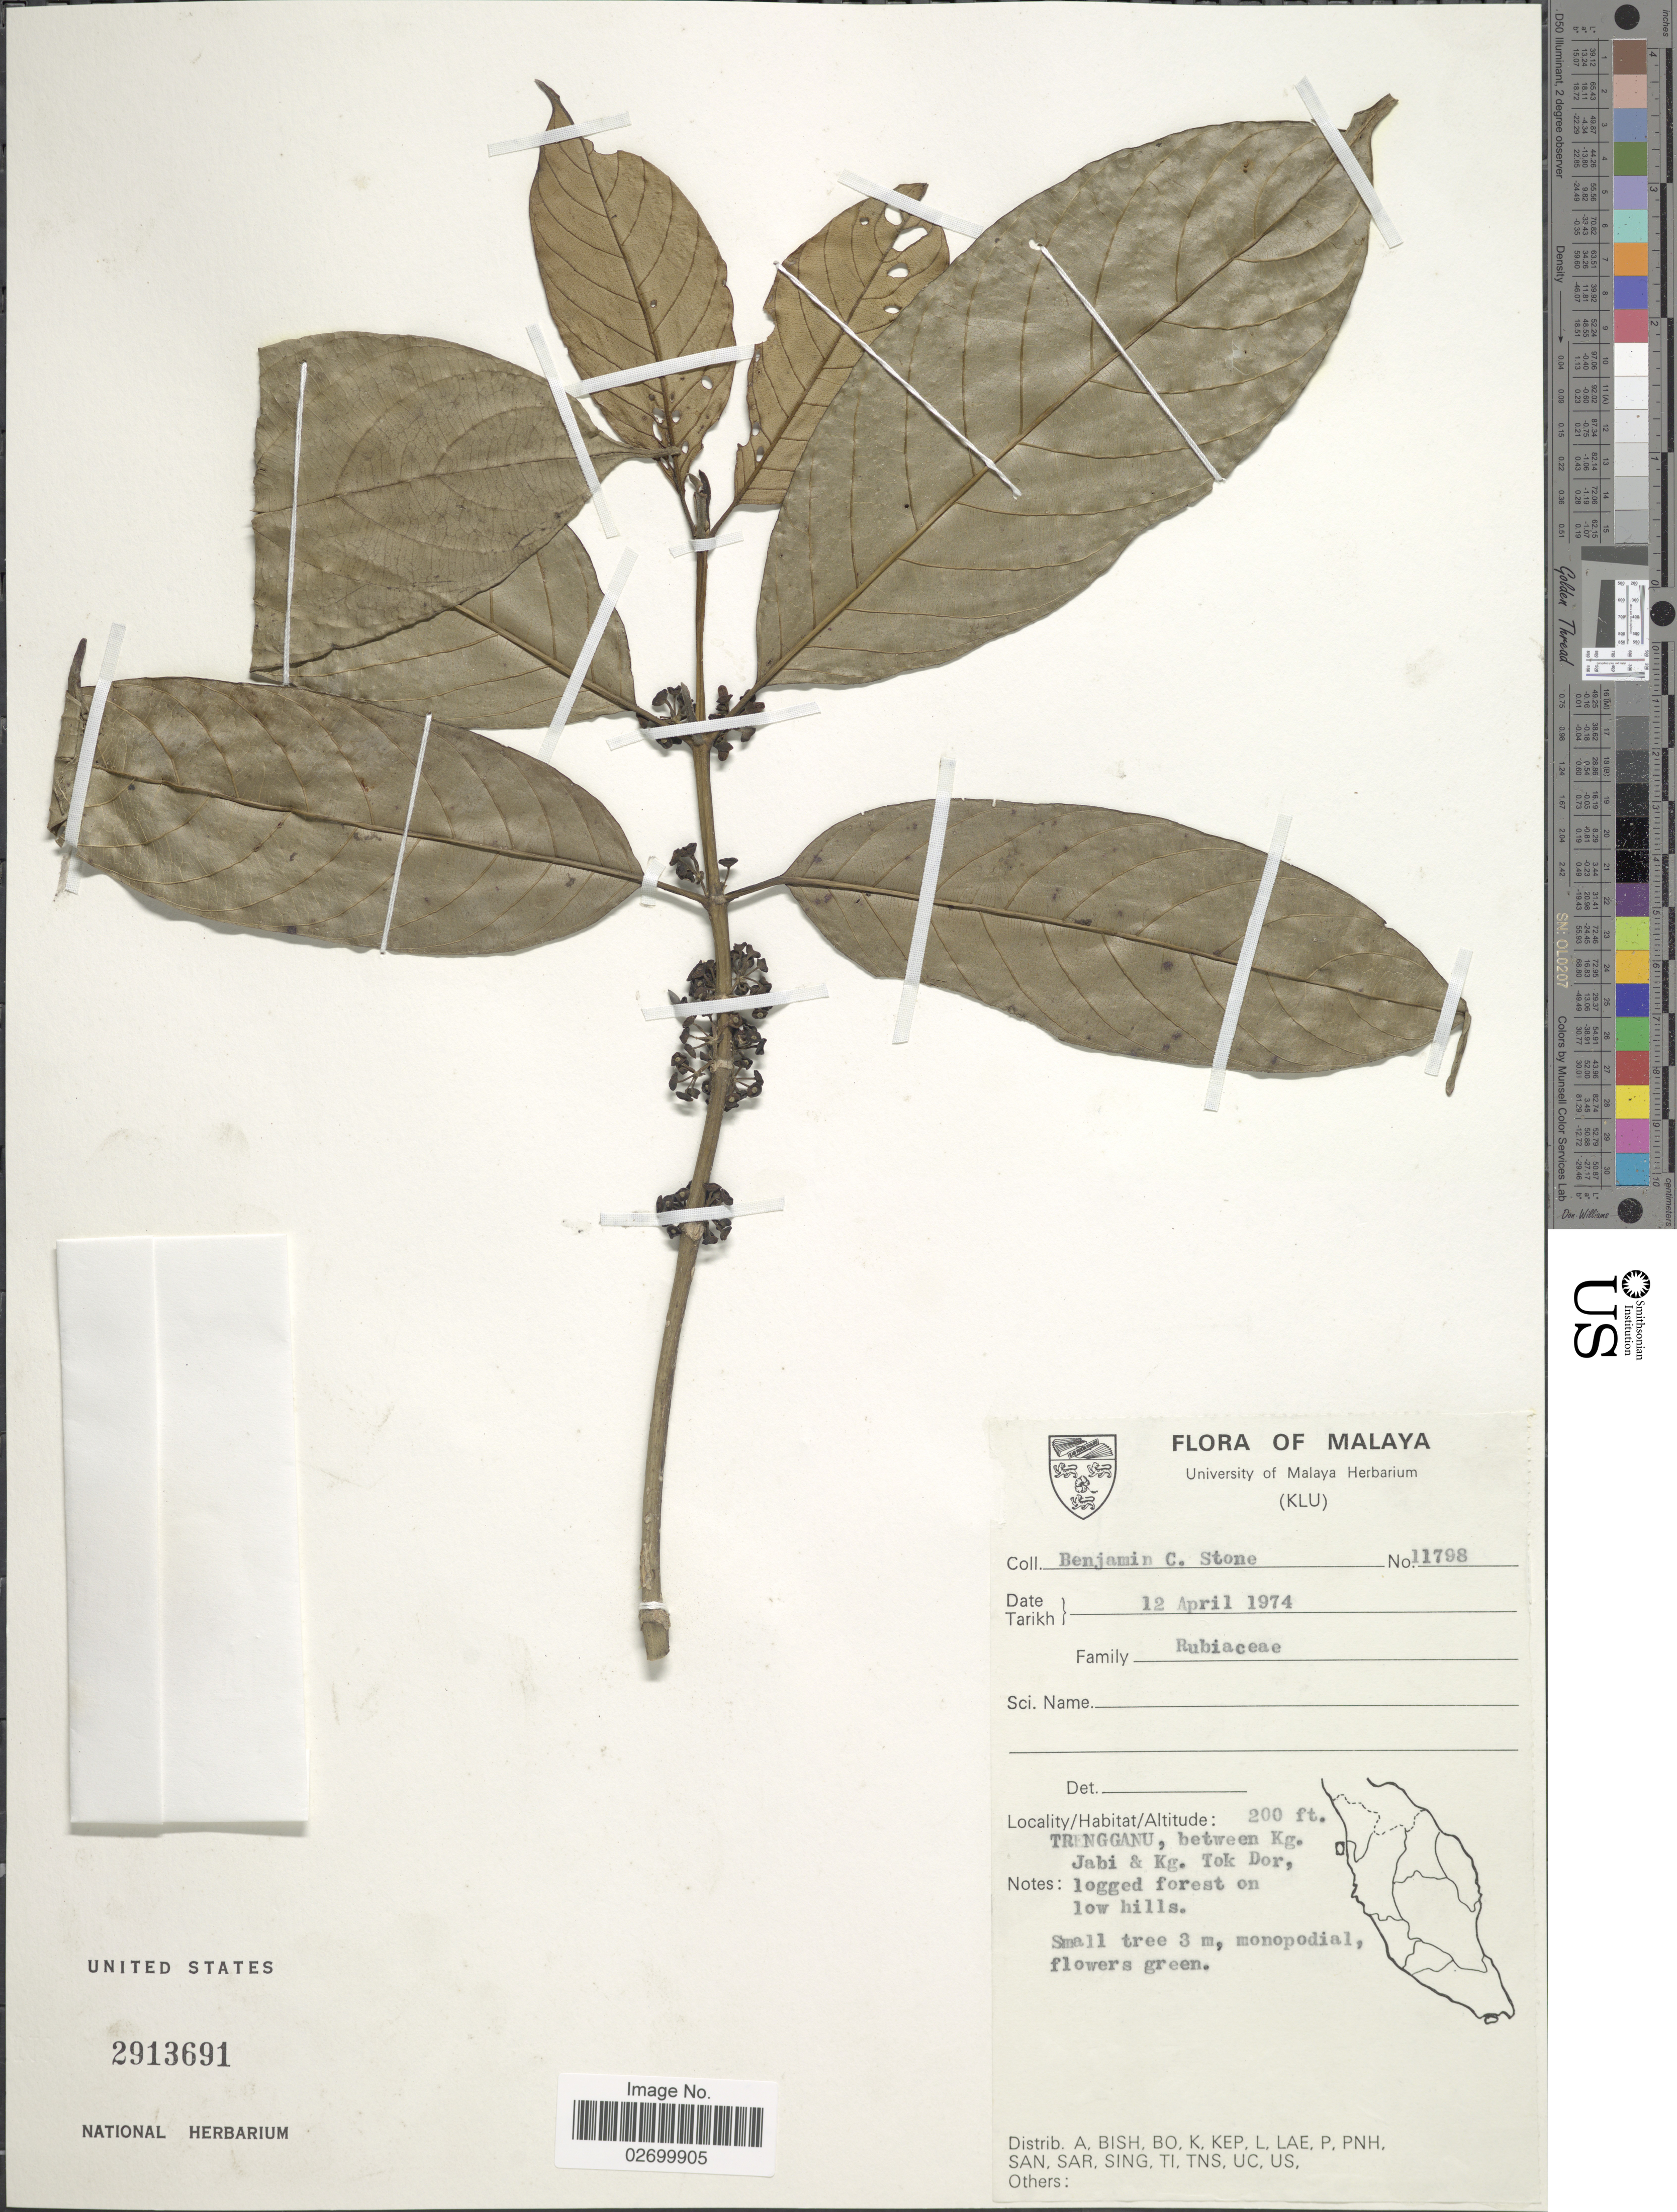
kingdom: Plantae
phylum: Tracheophyta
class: Magnoliopsida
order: Gentianales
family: Rubiaceae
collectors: B. C. Stone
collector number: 11798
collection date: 1974-04-12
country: Malaysia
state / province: Terengganu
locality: Malaya, Trengganu, between Kg. Jabi & Kg. Tok Dor, logged forest on low hills.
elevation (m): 61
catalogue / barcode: US 2913691